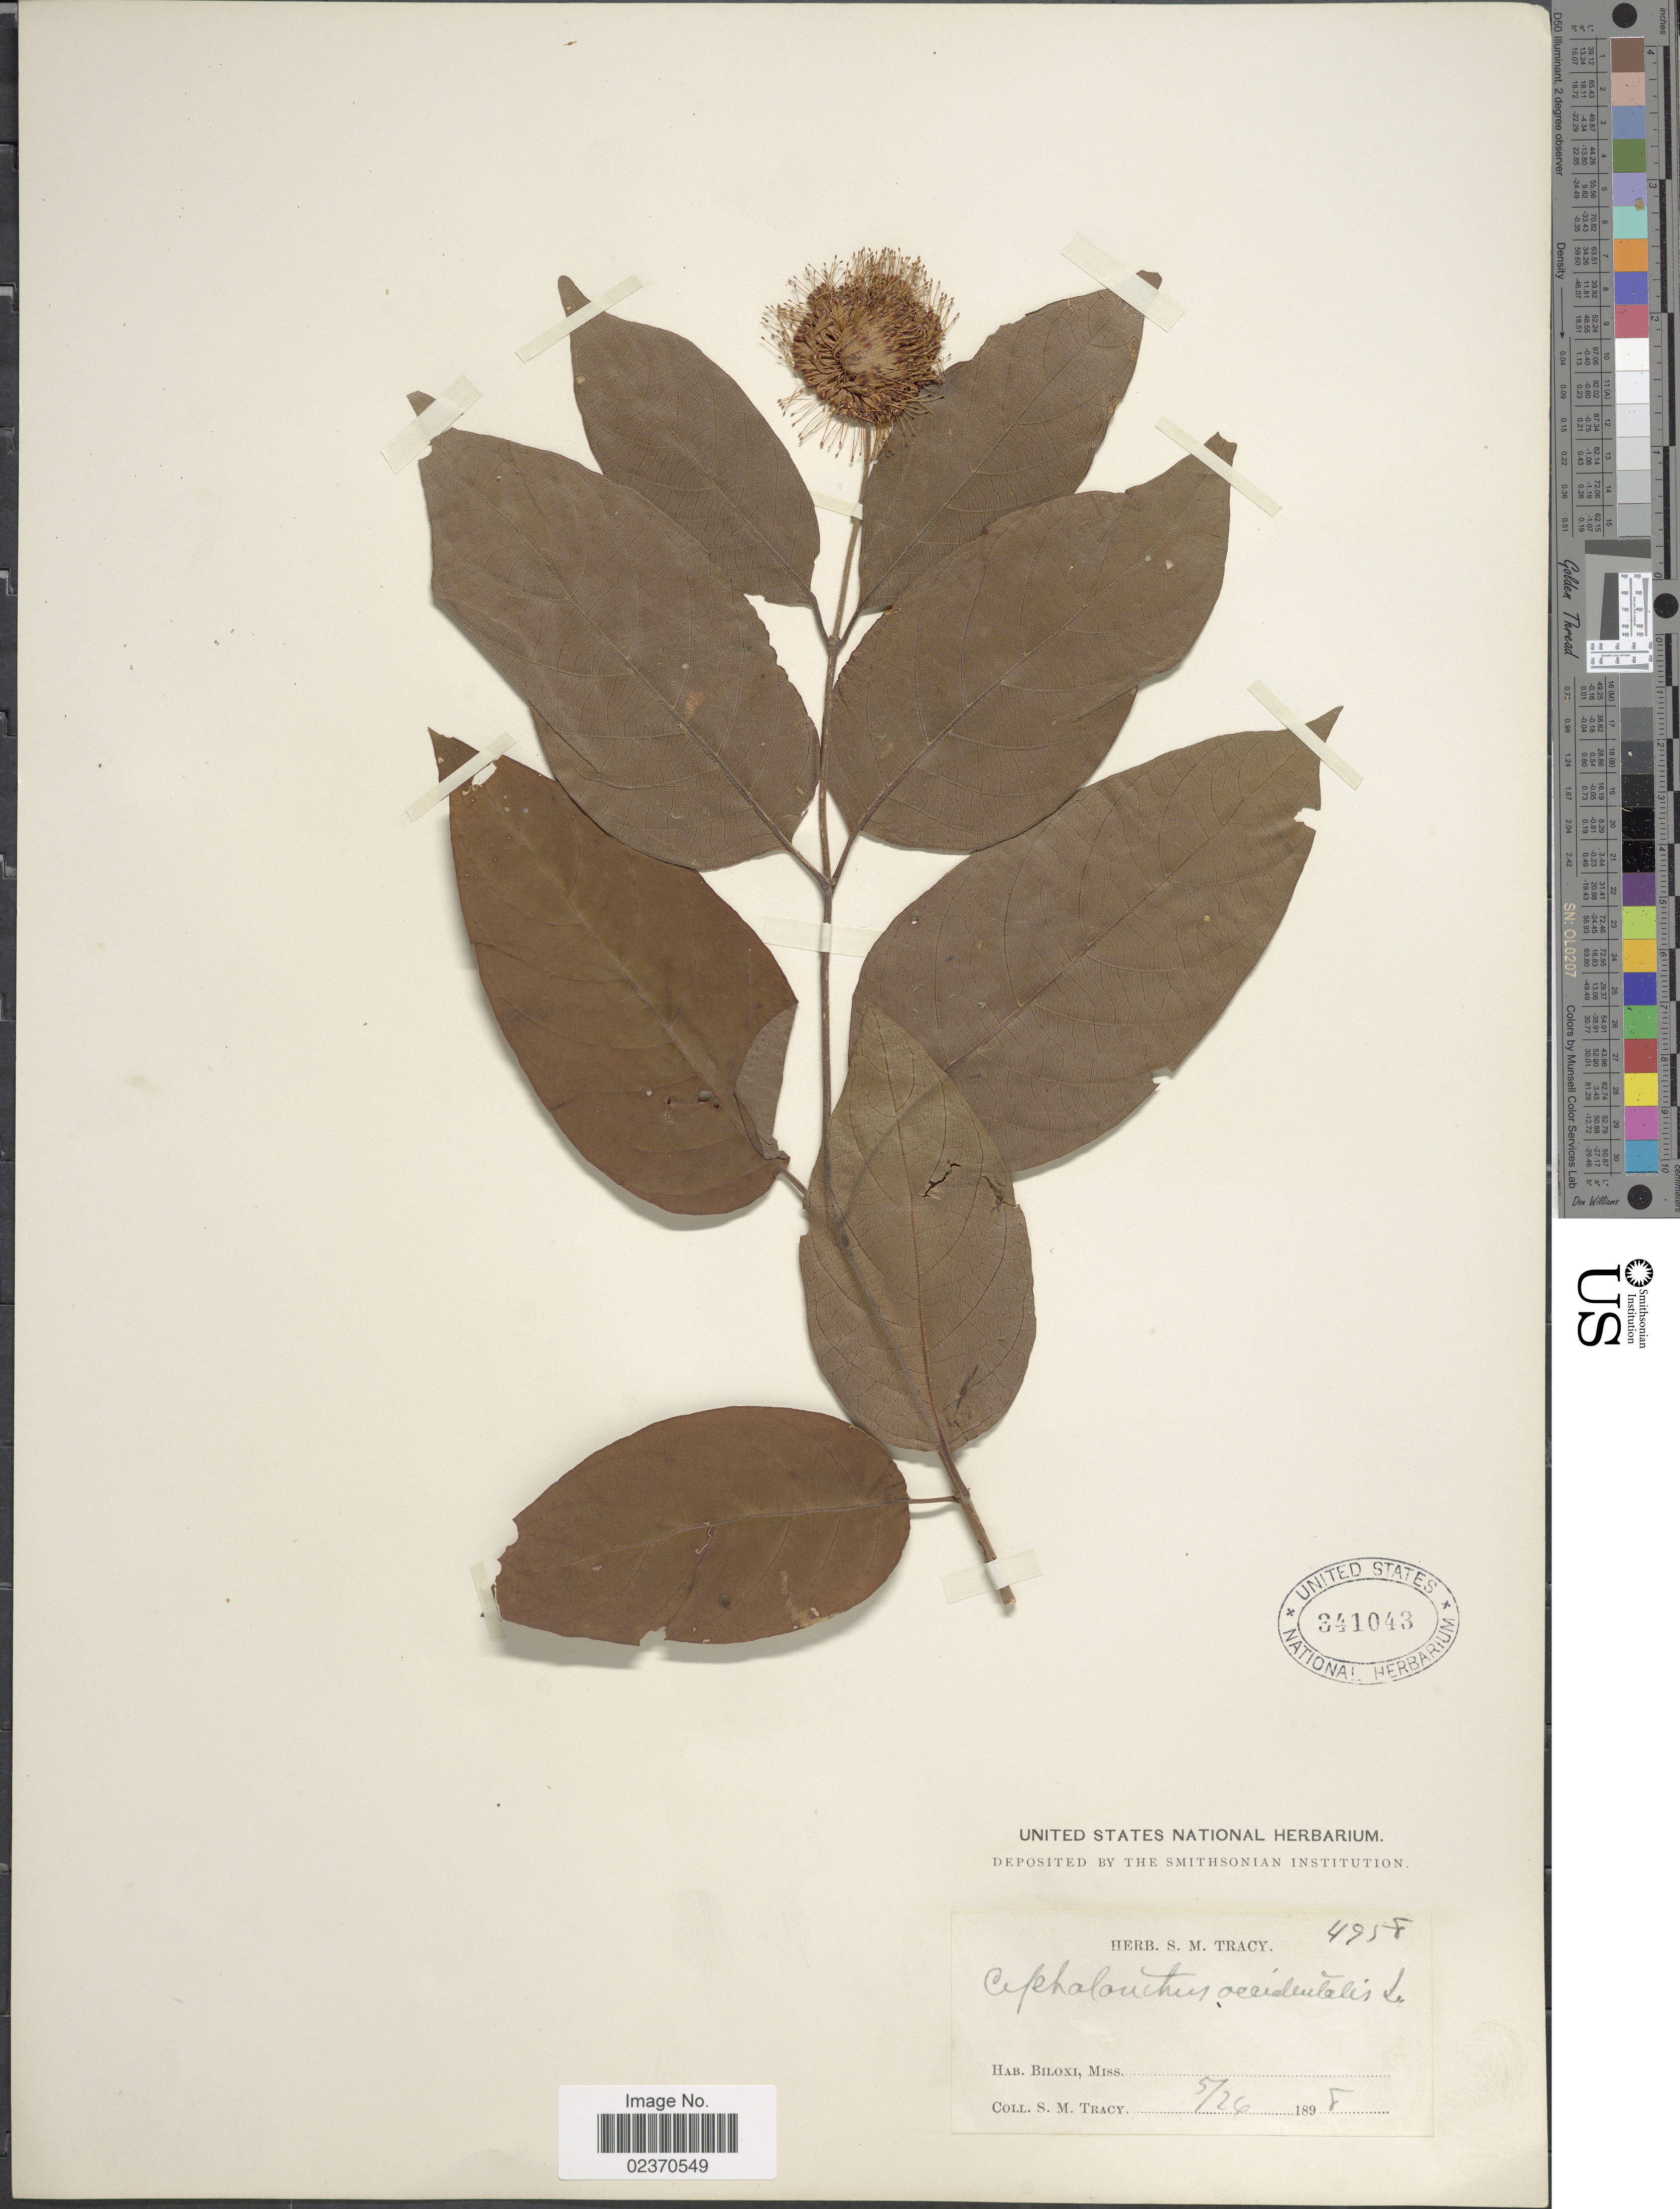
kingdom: Plantae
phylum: Tracheophyta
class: Magnoliopsida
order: Gentianales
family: Rubiaceae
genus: Cephalanthus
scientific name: Cephalanthus occidentalis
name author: L.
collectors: S. M. Tracy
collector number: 4958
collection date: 1898-05-24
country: United States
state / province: Mississippi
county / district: Harrison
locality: Biloxi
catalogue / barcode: US 341043